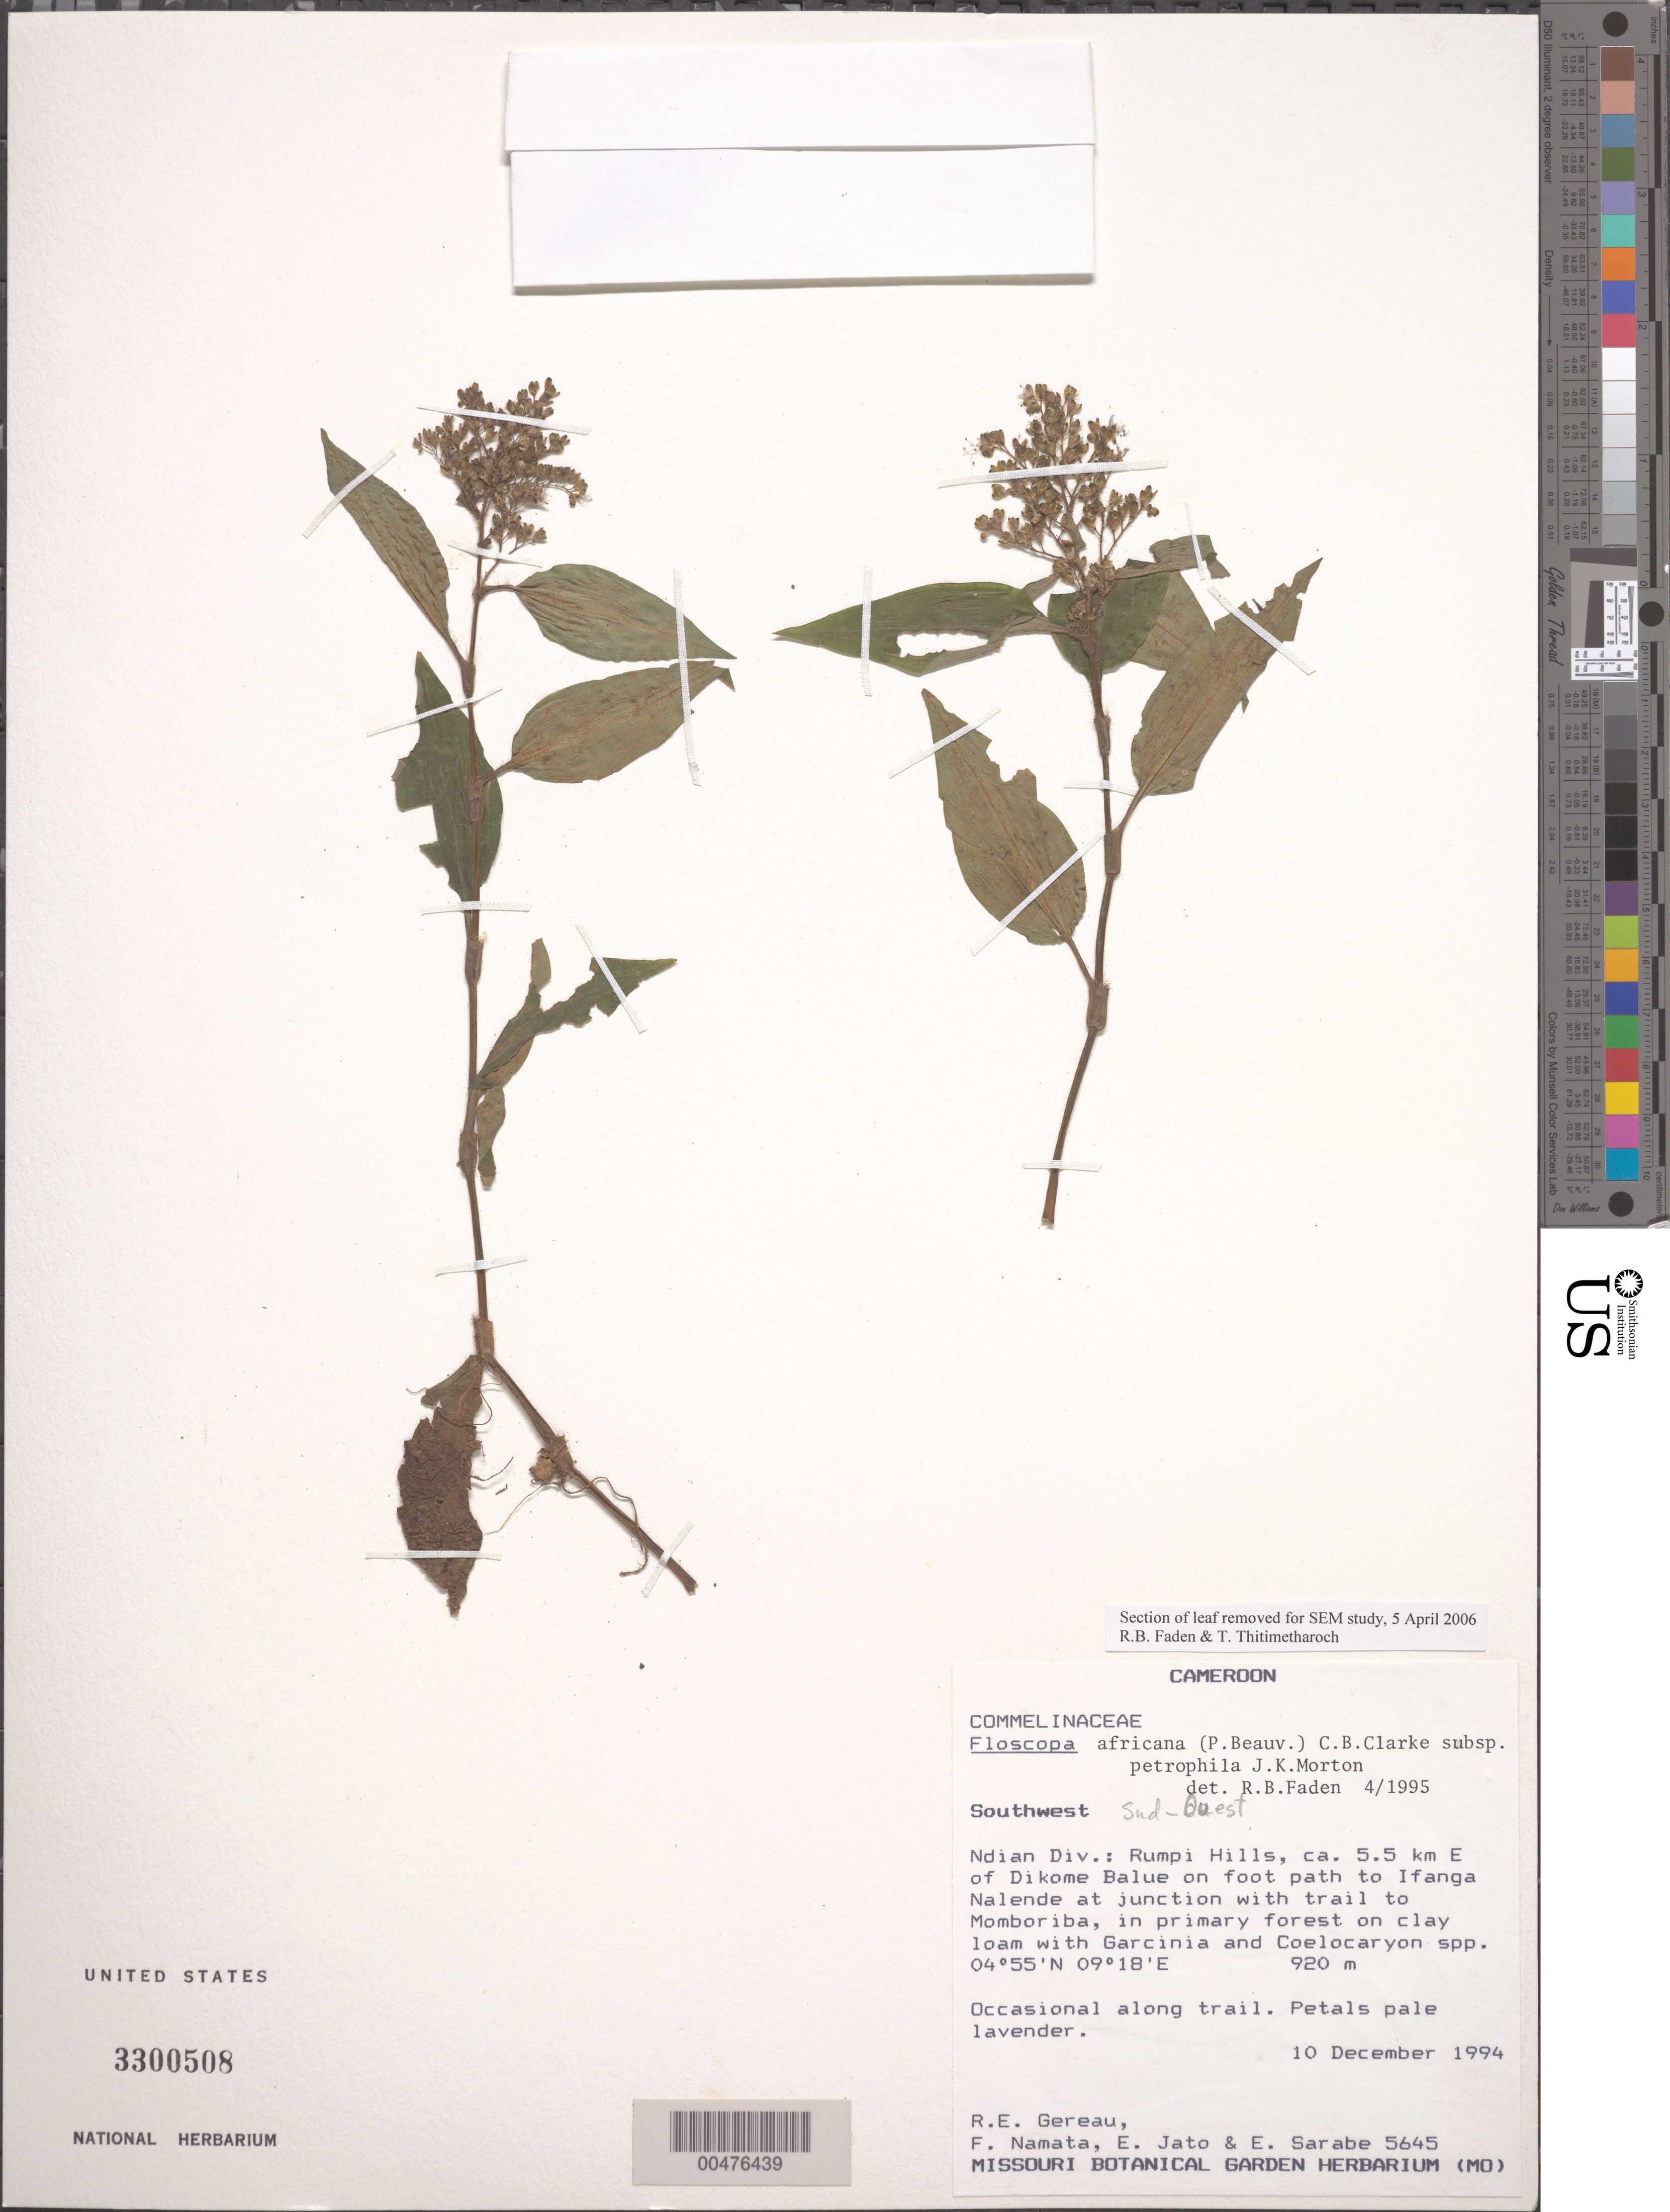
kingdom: Plantae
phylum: Tracheophyta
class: Liliopsida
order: Commelinales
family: Commelinaceae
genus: Floscopa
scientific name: Floscopa africana subsp. petrophila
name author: J.K. Morton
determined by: Faden, Robert B., (US), Smithsonian Institution - National Museum of Natural History (UNITED STATES)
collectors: R. E. Gereau, F. Namata, E. Jato & E. Sarabe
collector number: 5645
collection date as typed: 10 Dec 1994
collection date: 1994-12-10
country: Cameroon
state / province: Sud-Ouest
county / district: Ndian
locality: Rumpi hills, e of dikome balue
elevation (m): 920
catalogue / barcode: US 3300508